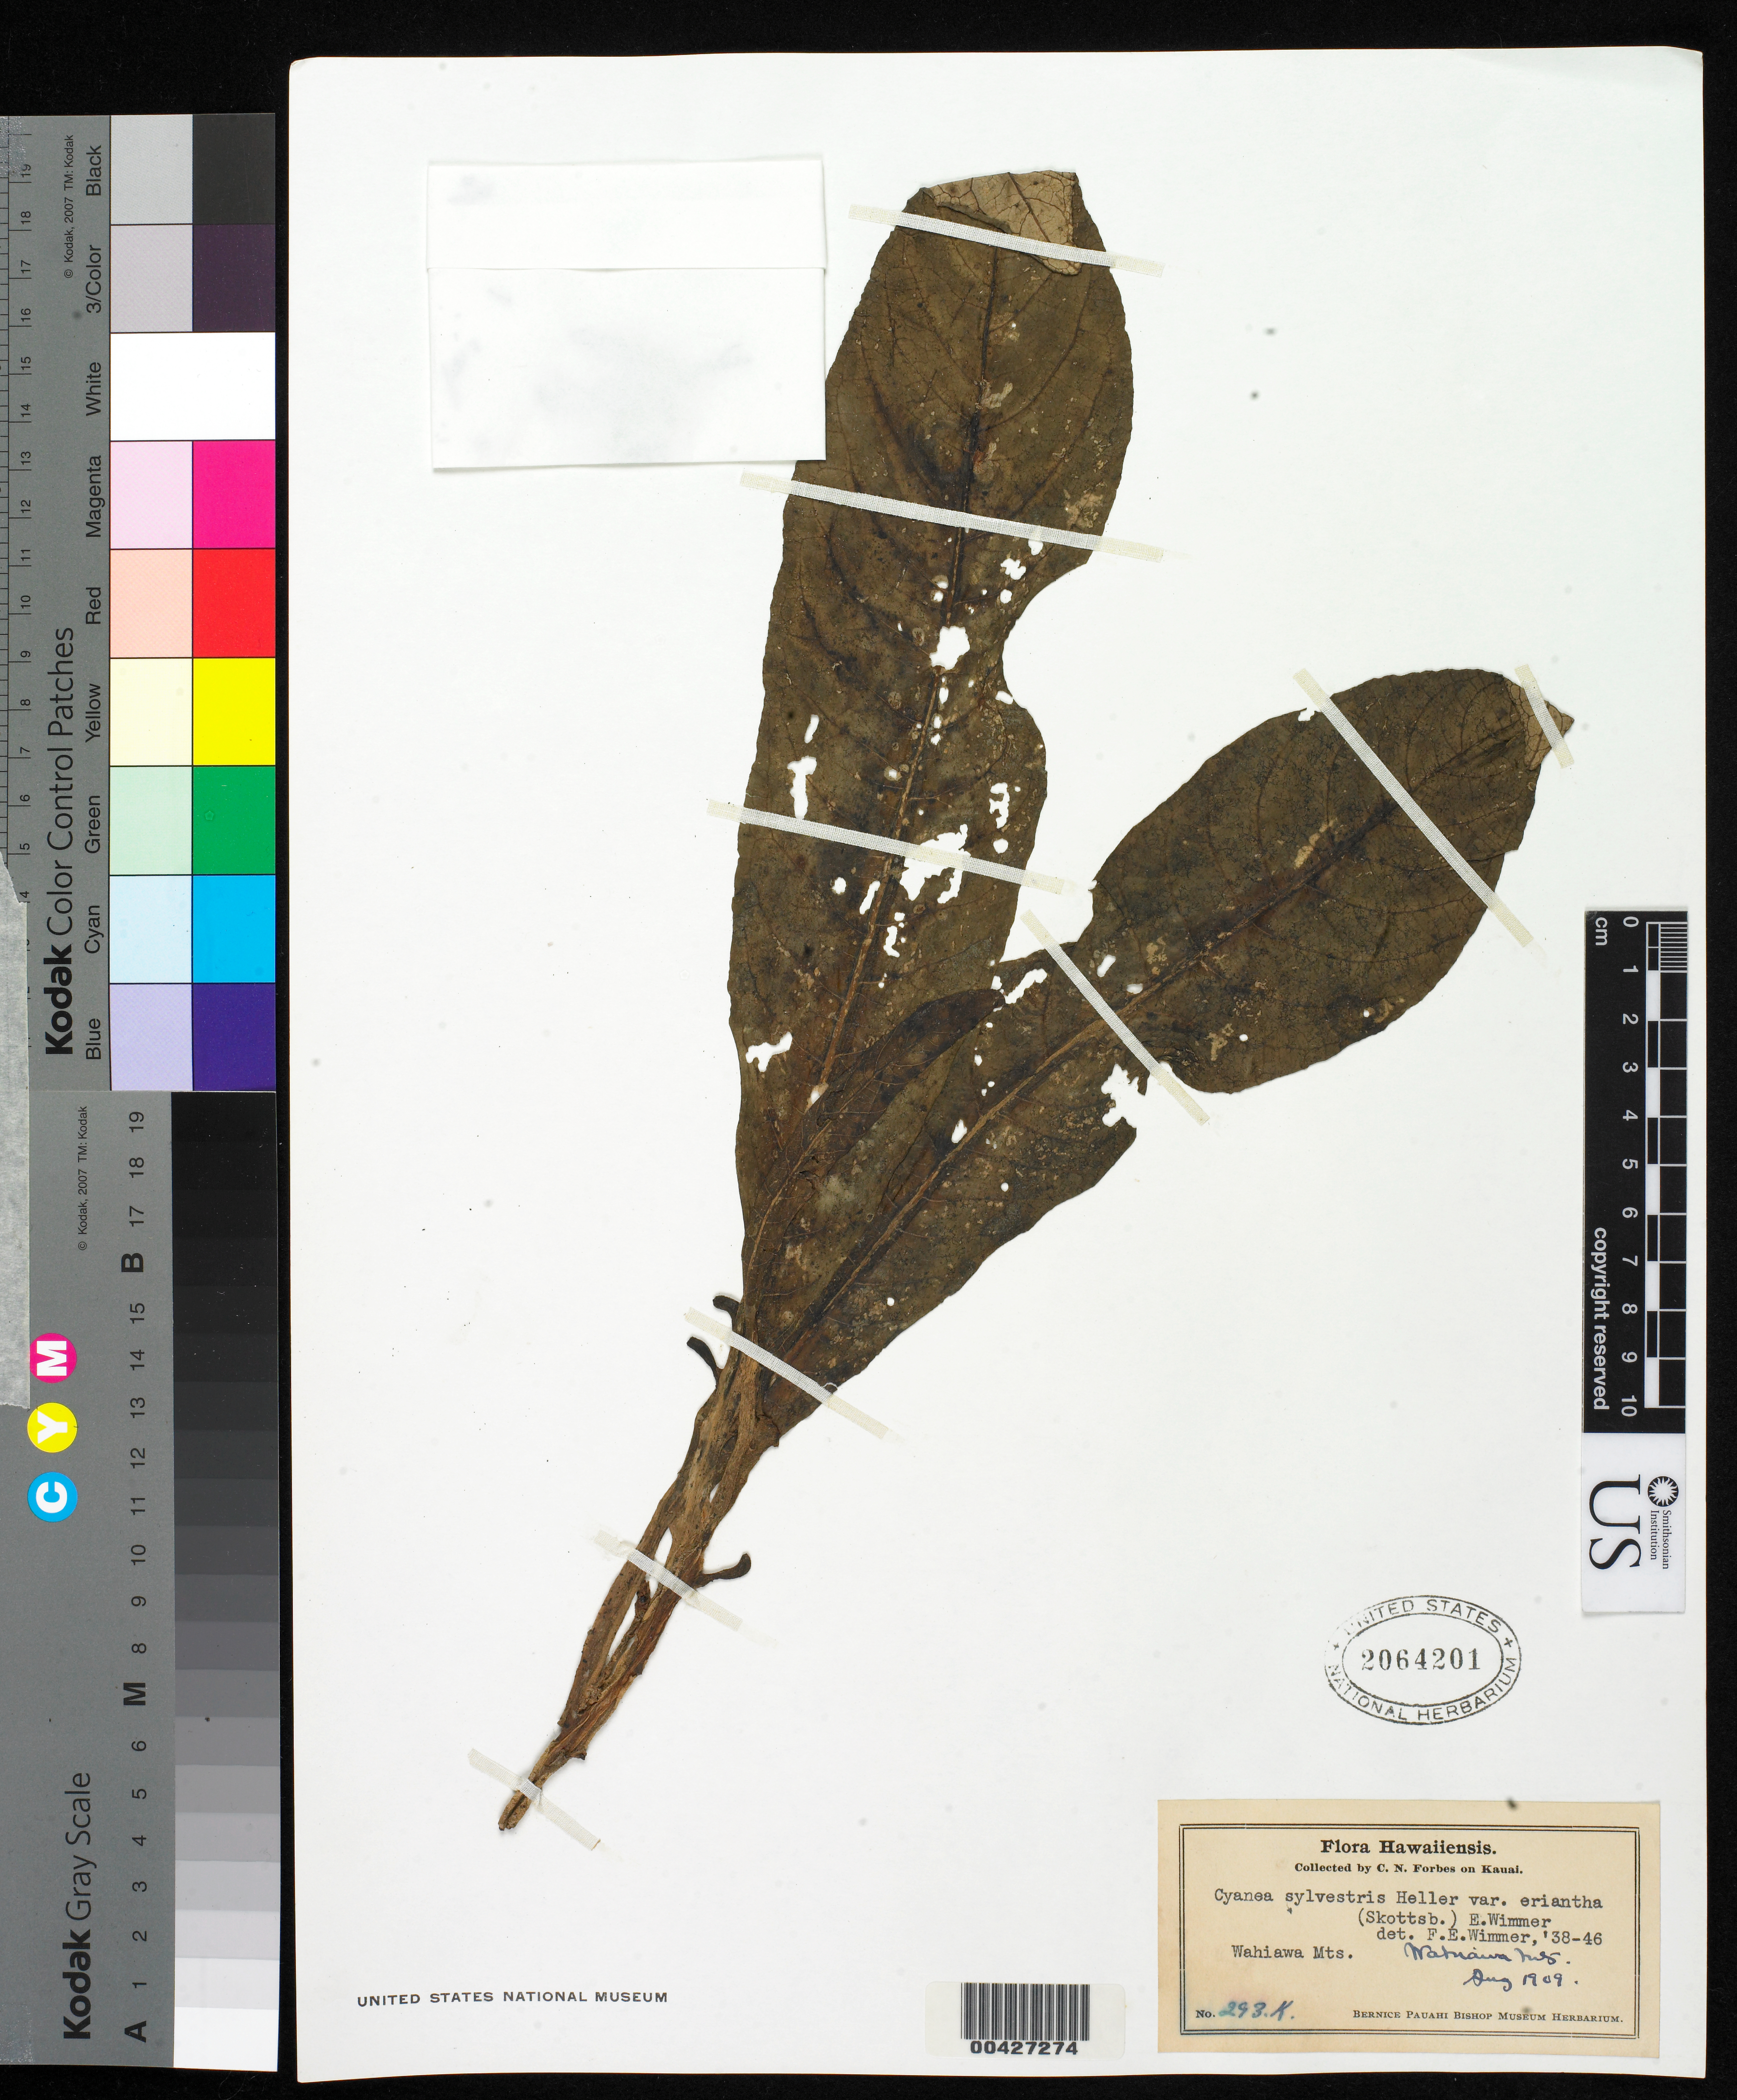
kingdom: Plantae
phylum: Tracheophyta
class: Magnoliopsida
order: Asterales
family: Campanulaceae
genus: Cyanea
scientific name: Cyanea hirtella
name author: (H. Mann) Hillebr.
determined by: Wagner, W. L., (BOT), Smithsonian Institution - National Museum of Natural History (UNITED STATES)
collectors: C. N. Forbes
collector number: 293.K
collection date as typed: Aug 1909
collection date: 1909-08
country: United States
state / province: Hawaii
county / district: Kauai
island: Kaua'i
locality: Wahiawa Mts.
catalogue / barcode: US 2064201